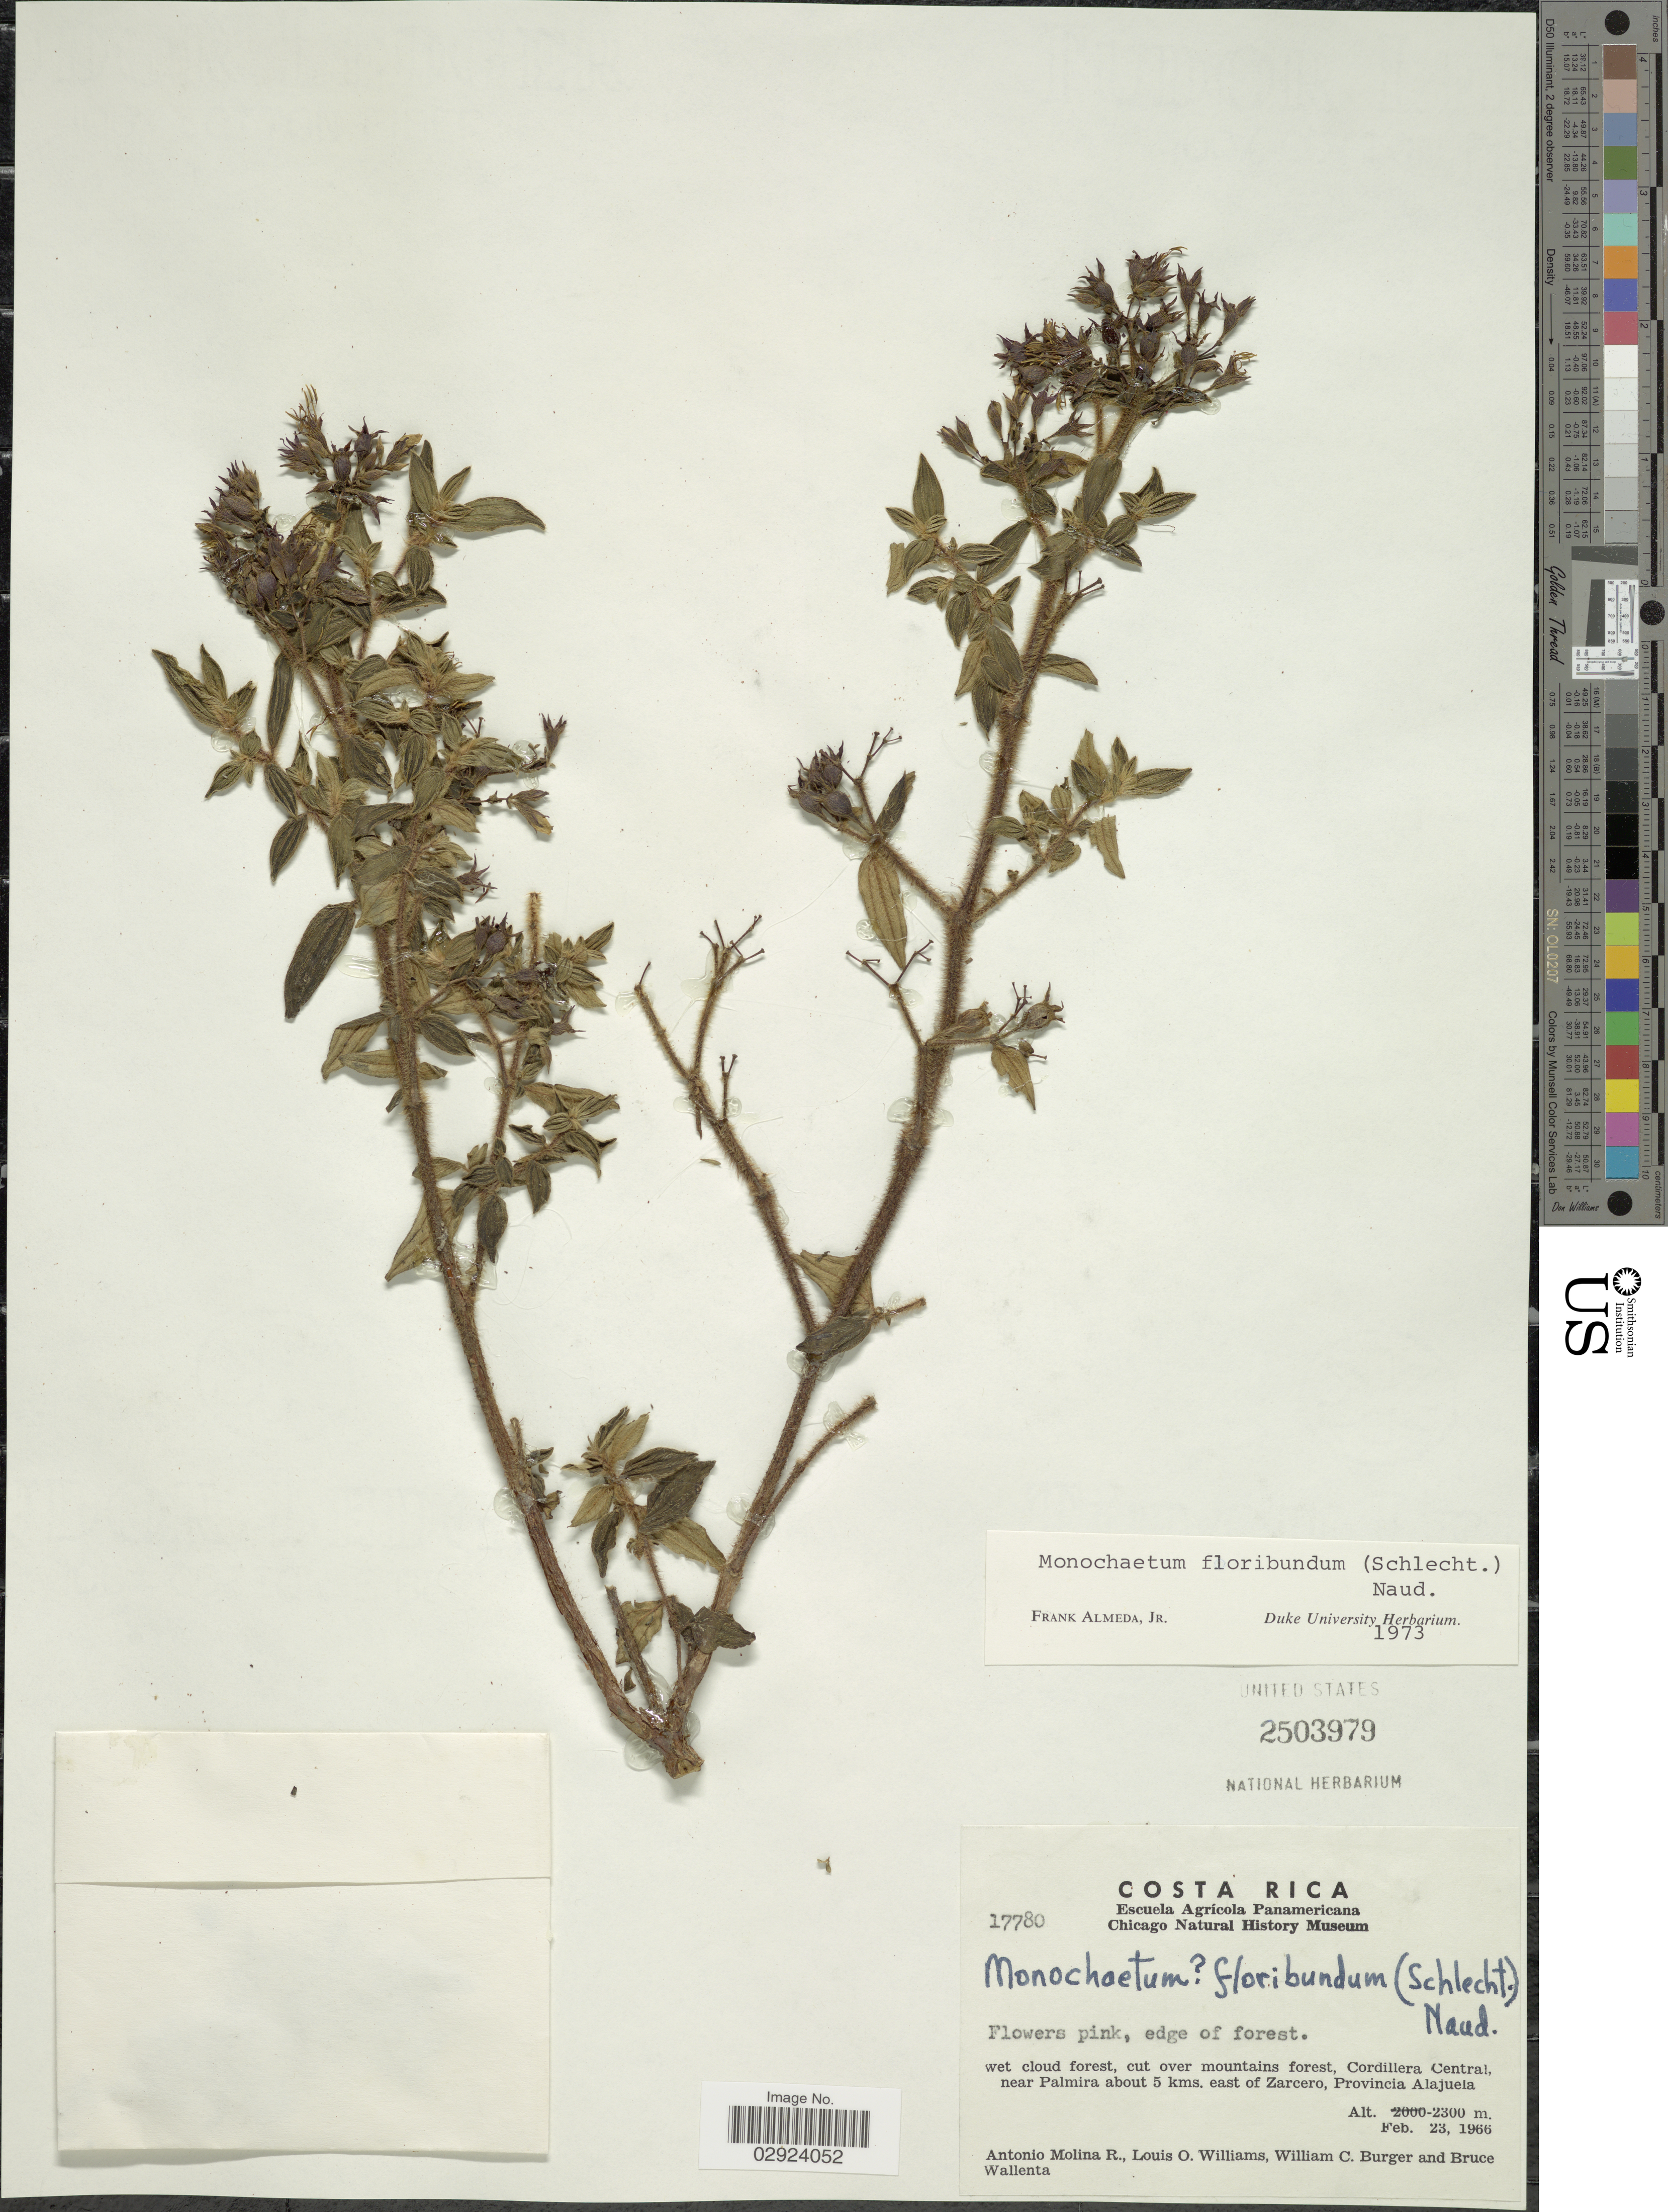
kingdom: Plantae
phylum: Tracheophyta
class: Magnoliopsida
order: Myrtales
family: Melastomataceae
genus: Monochaetum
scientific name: Monochaetum floribundum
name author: (Schltdl.) Naudin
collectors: A. Molina R., L. O. Williams, W. Burger & B. Wallenta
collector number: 17780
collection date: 1966-02-23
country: Costa Rica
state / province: Alajuela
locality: Wet cloud forest, cut over mountains forest, Cordillera Central, near Palmira about 5 kms. east of Zarcero.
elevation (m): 2300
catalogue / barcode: US 2503979